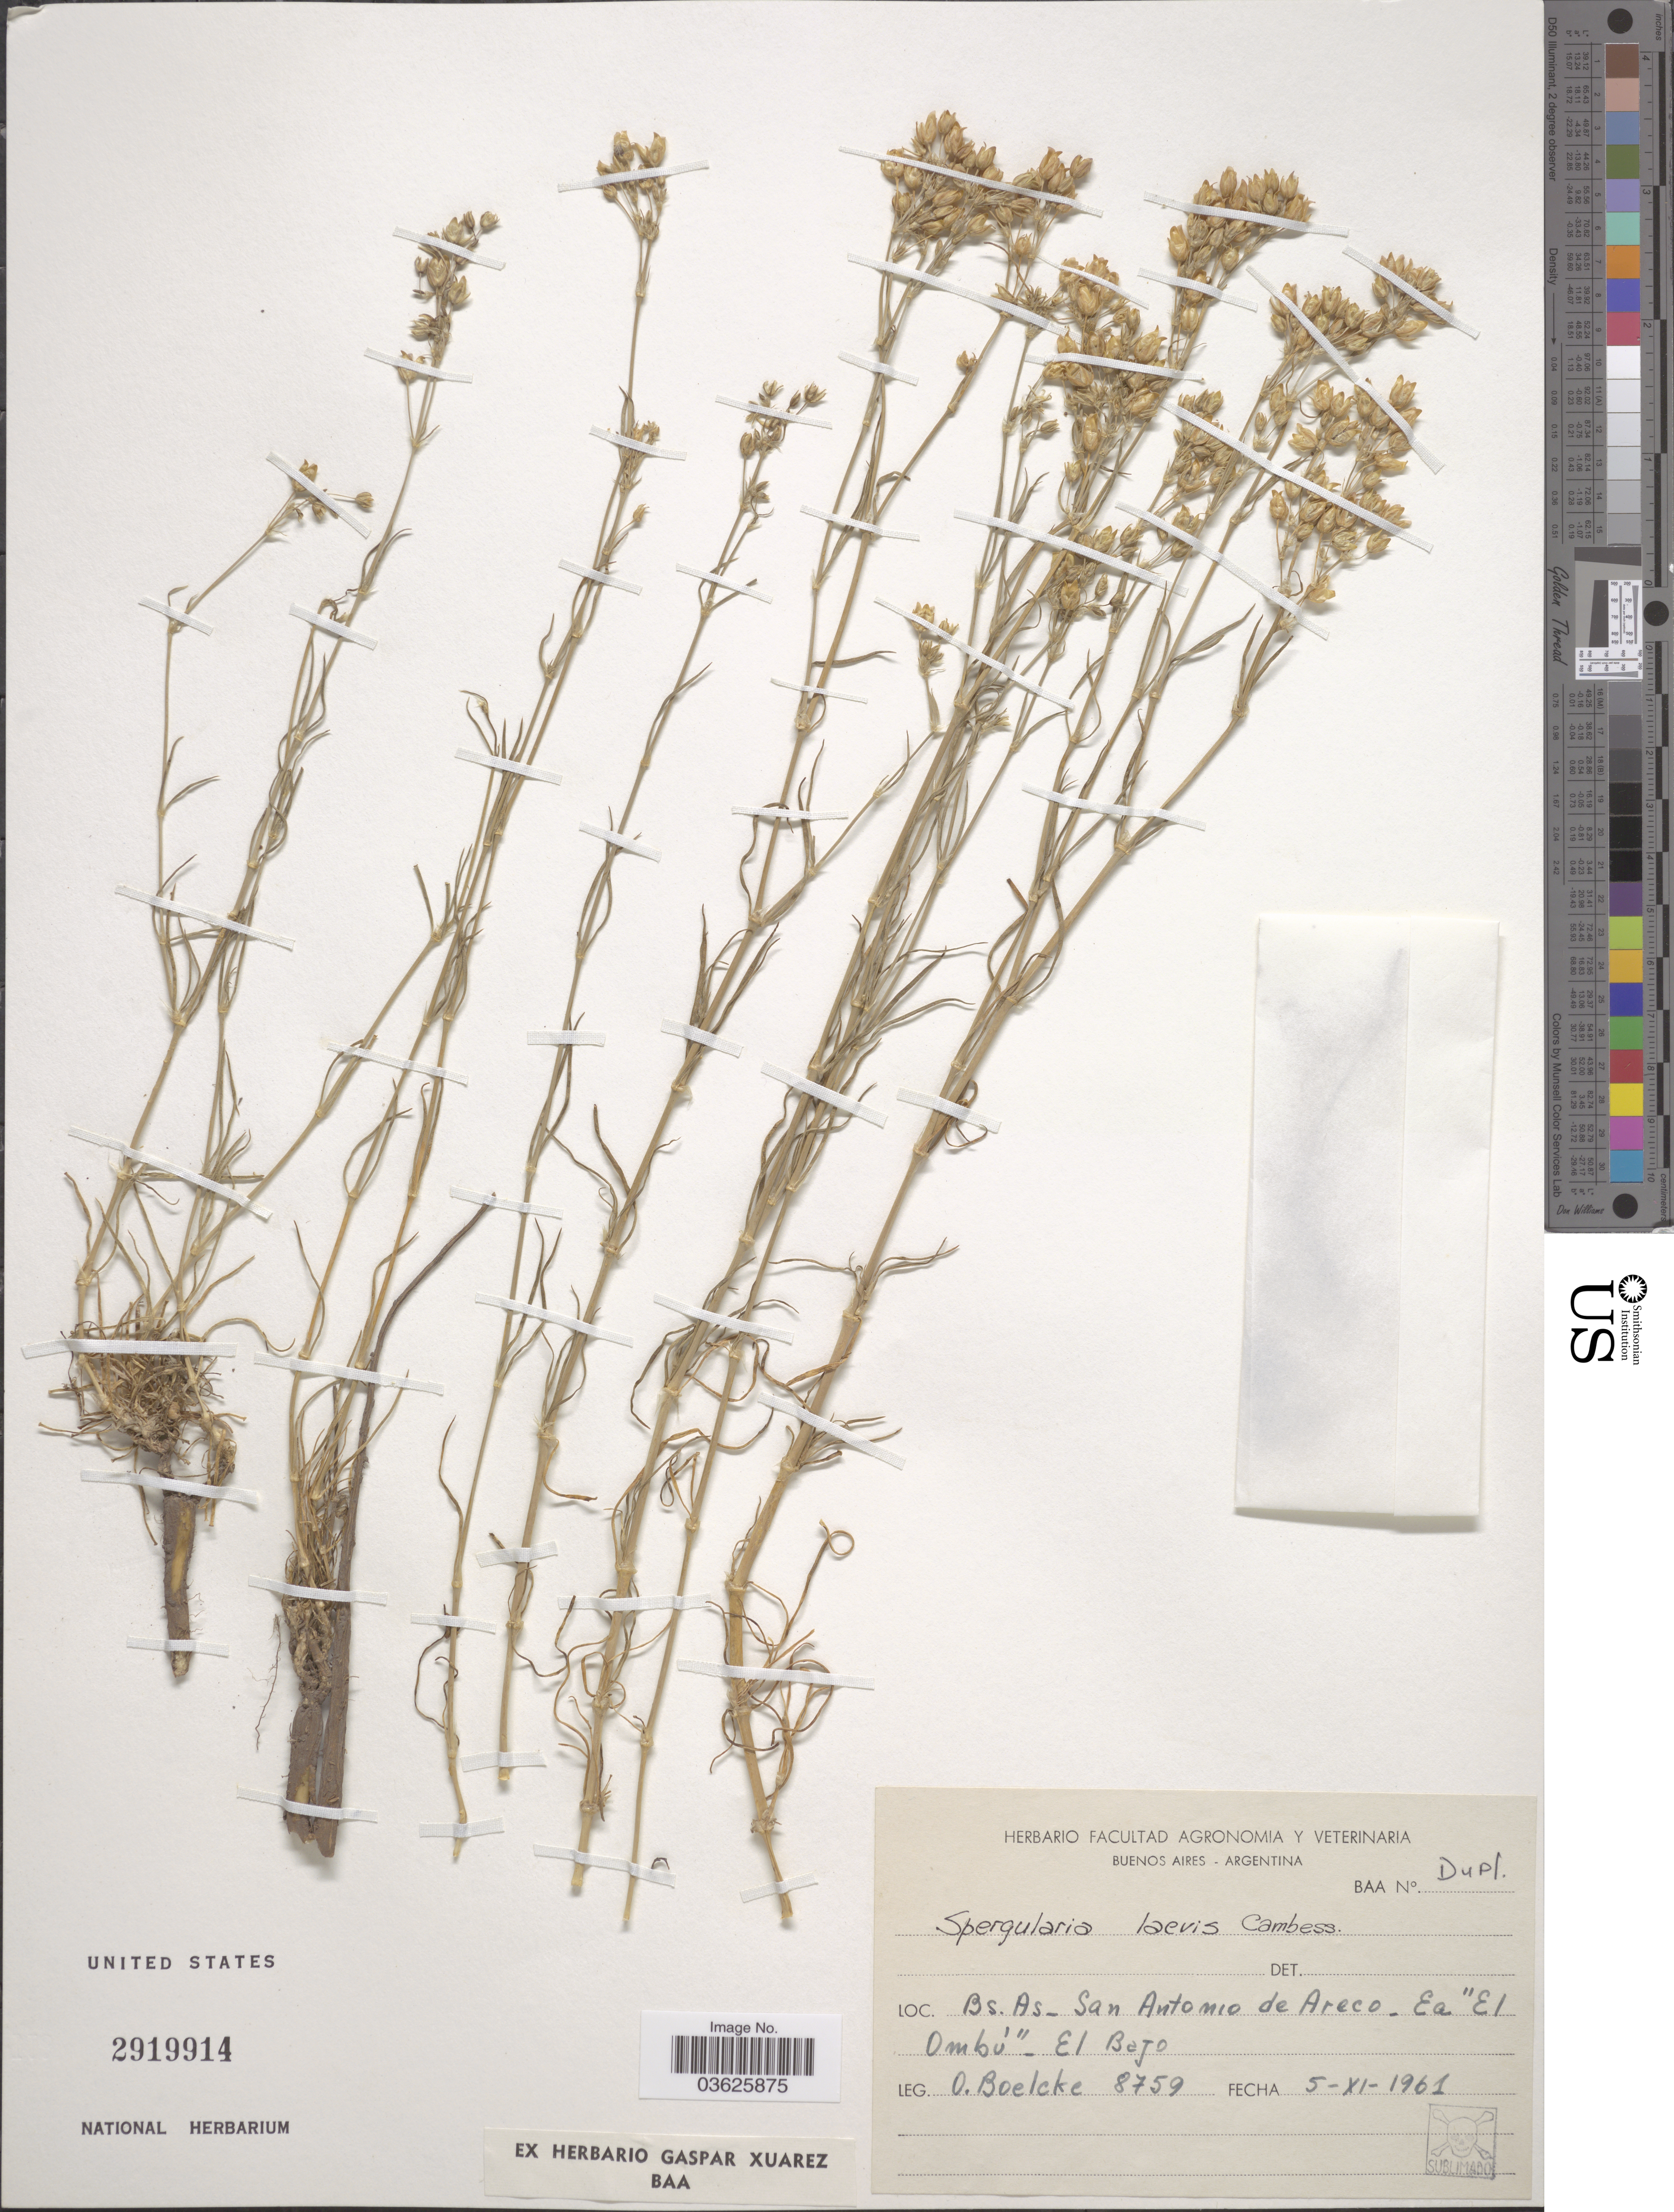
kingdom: Plantae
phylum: Tracheophyta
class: Magnoliopsida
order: Caryophyllales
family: Caryophyllaceae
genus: Spergularia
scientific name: Spergularia laevis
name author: (Cambess.) D. Dietr.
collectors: O. Boelcke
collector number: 8759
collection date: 1961-11-05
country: Argentina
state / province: Buenos Aires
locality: Bs. As. - San Antonio de Areco - Ea "El Ombú" - El Bajo.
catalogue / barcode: US 2919914